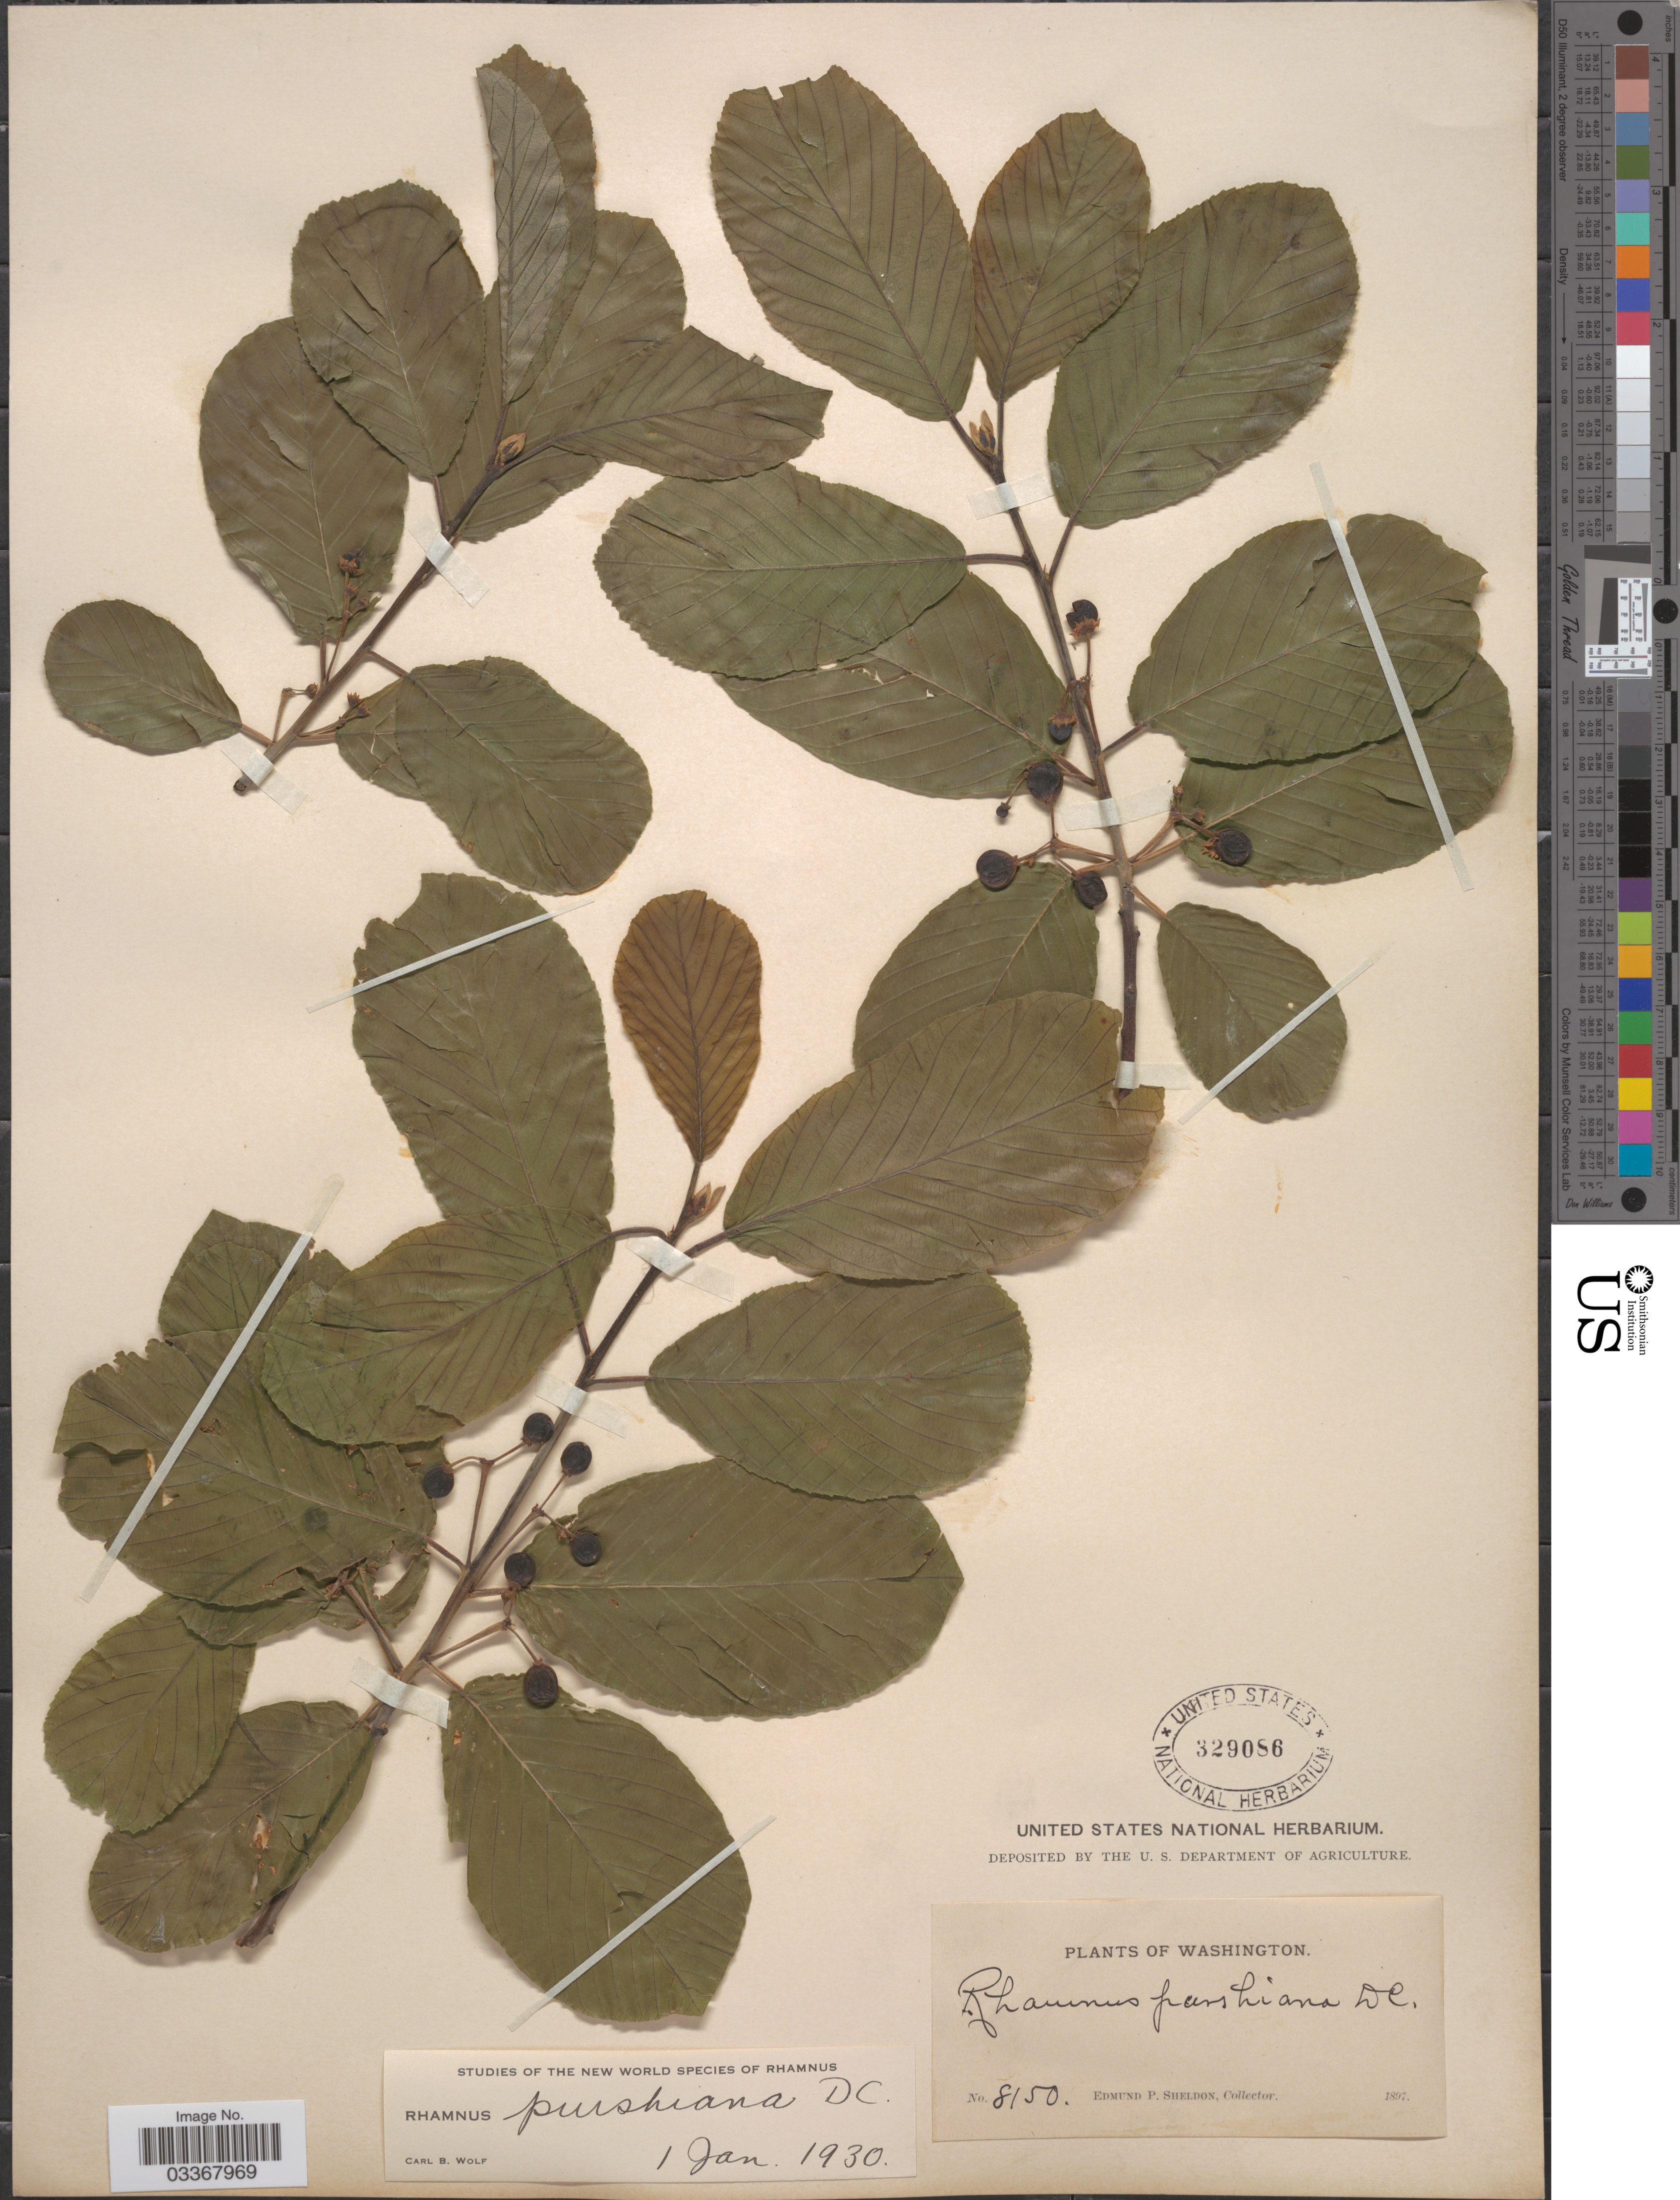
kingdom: Plantae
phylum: Tracheophyta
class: Magnoliopsida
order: Rosales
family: Rhamnaceae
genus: Frangula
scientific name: Frangula purshiana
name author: (DC.) A. Gray ex J.G. Cooper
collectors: E. P. Sheldon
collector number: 8150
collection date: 1897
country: United States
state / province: Washington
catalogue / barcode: US 329086